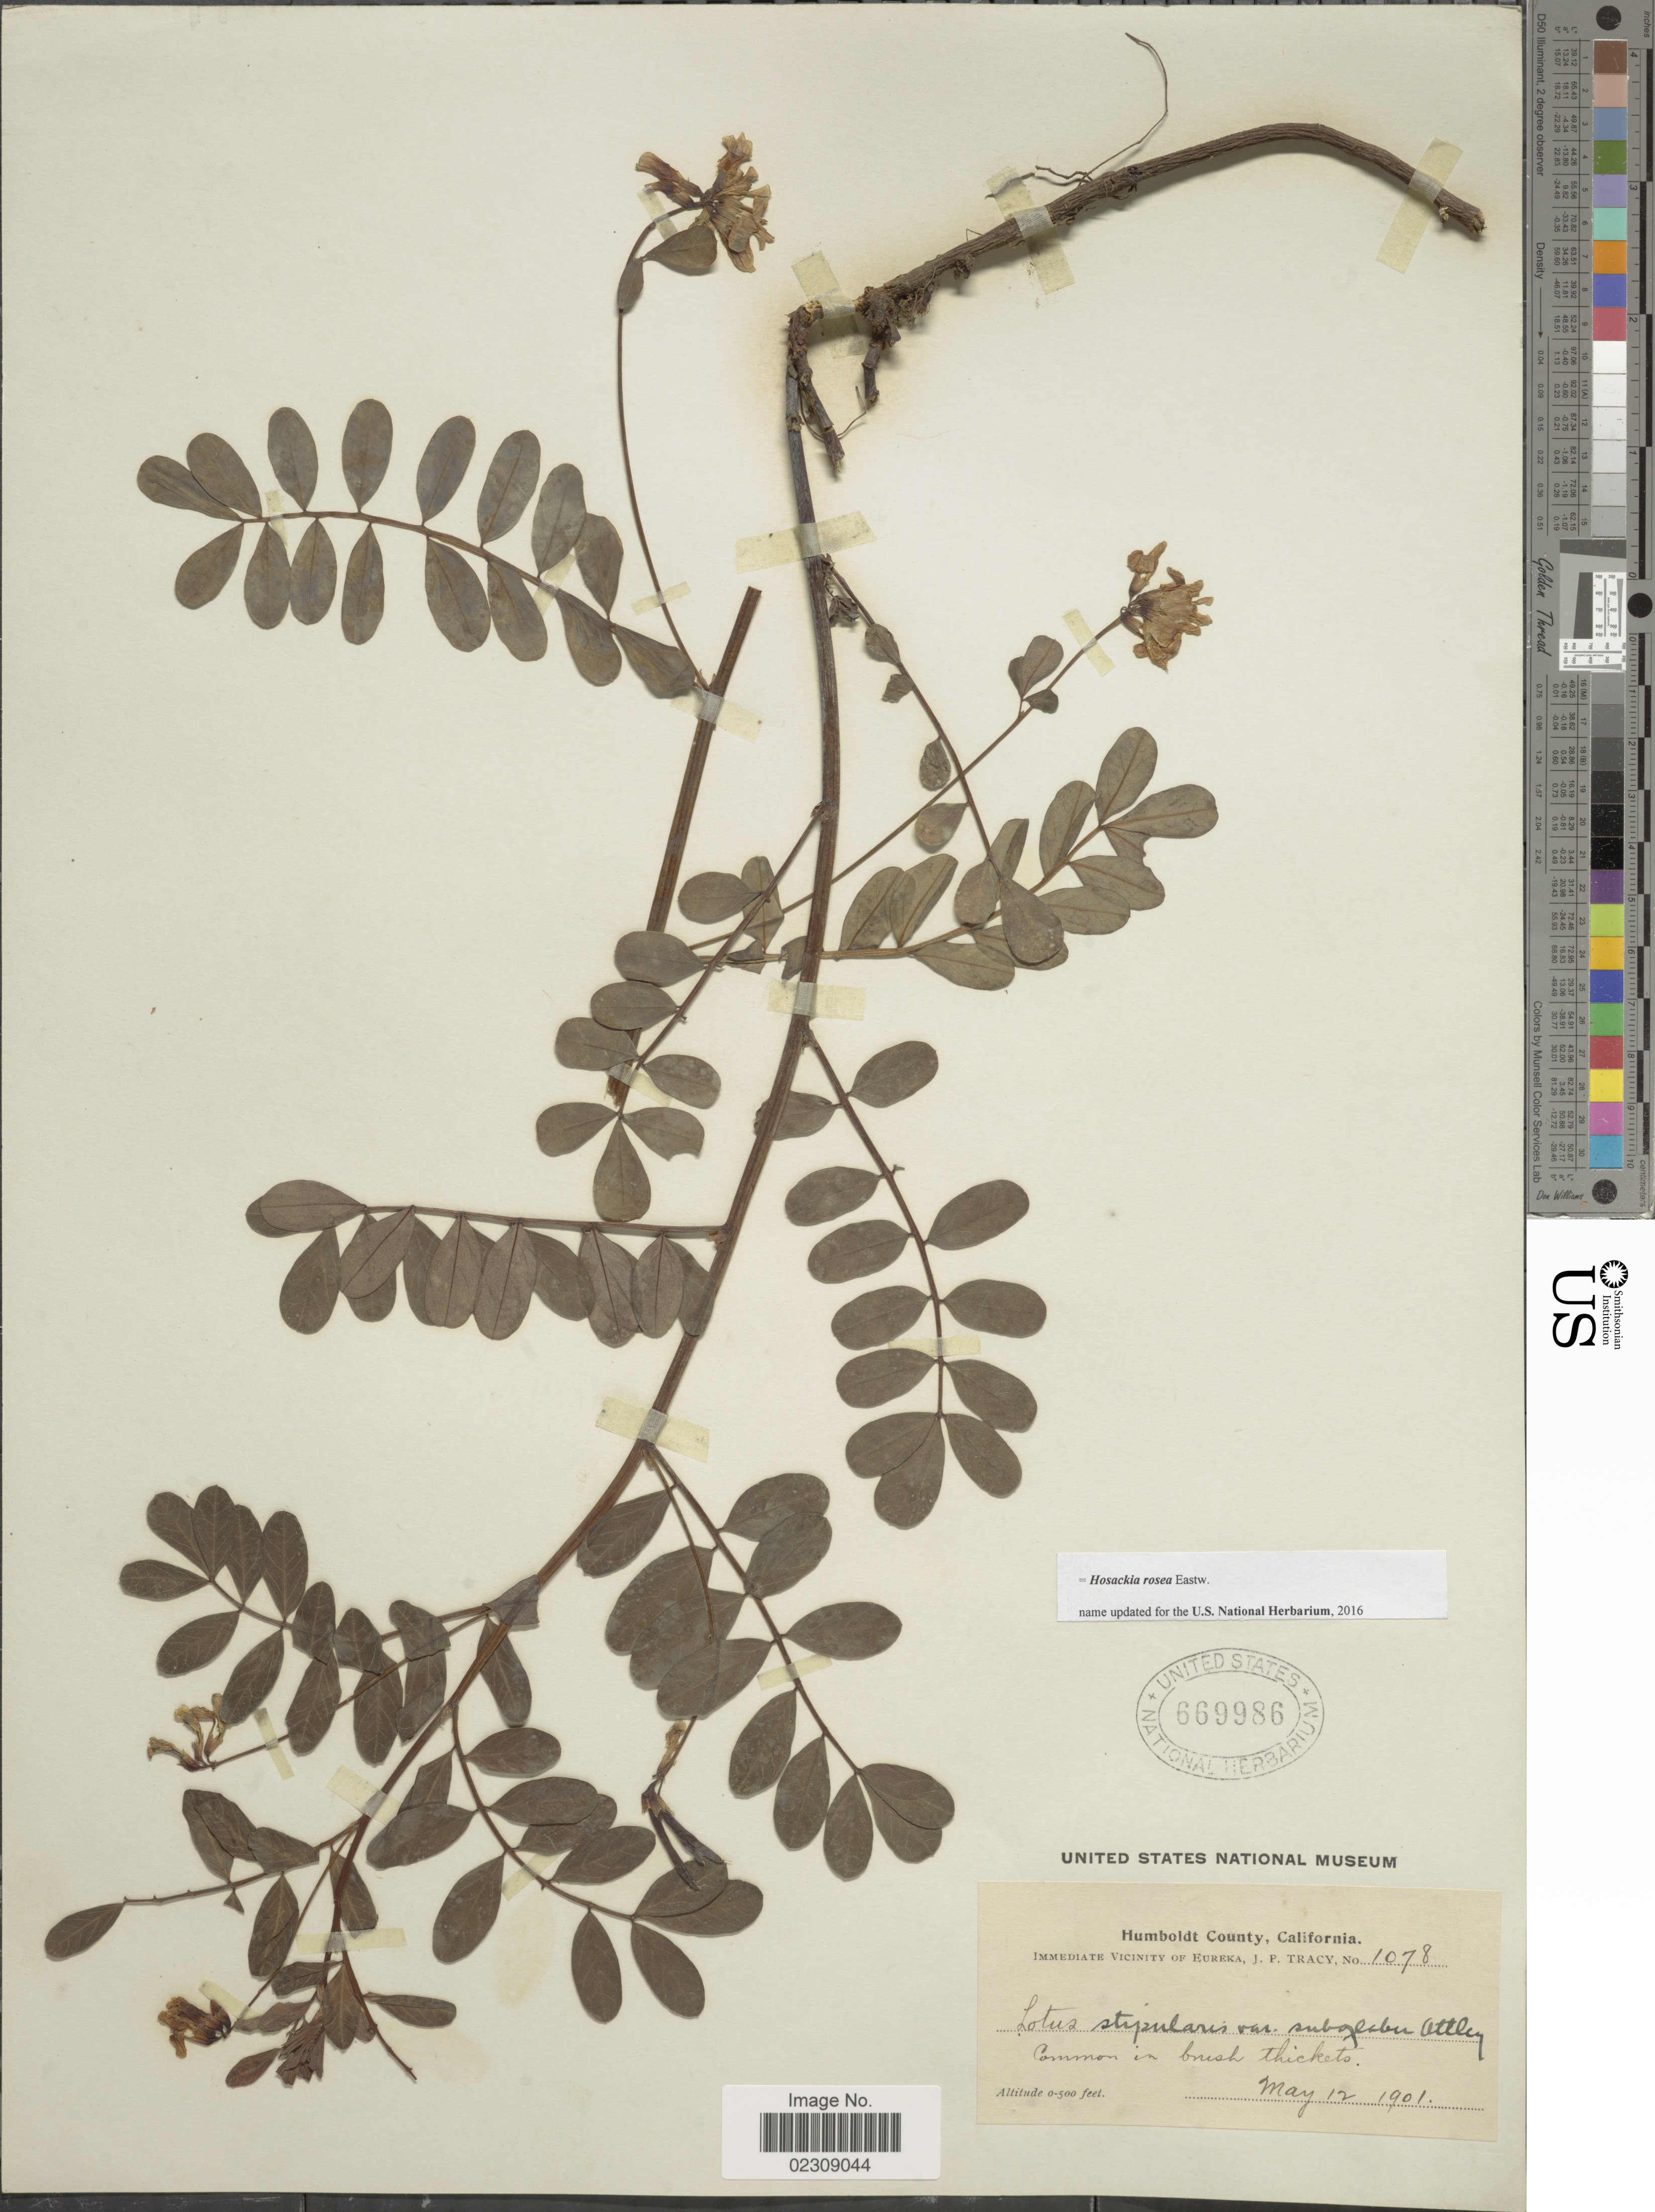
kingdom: Plantae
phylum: Tracheophyta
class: Magnoliopsida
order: Fabales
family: Fabaceae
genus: Hosackia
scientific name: Hosackia rosea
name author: Eastw.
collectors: J. Tracy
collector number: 1078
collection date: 1901-05-12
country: United States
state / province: California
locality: Humboldt Vicinity. Immediate Vicinity of Eureka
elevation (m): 0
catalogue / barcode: US 669986